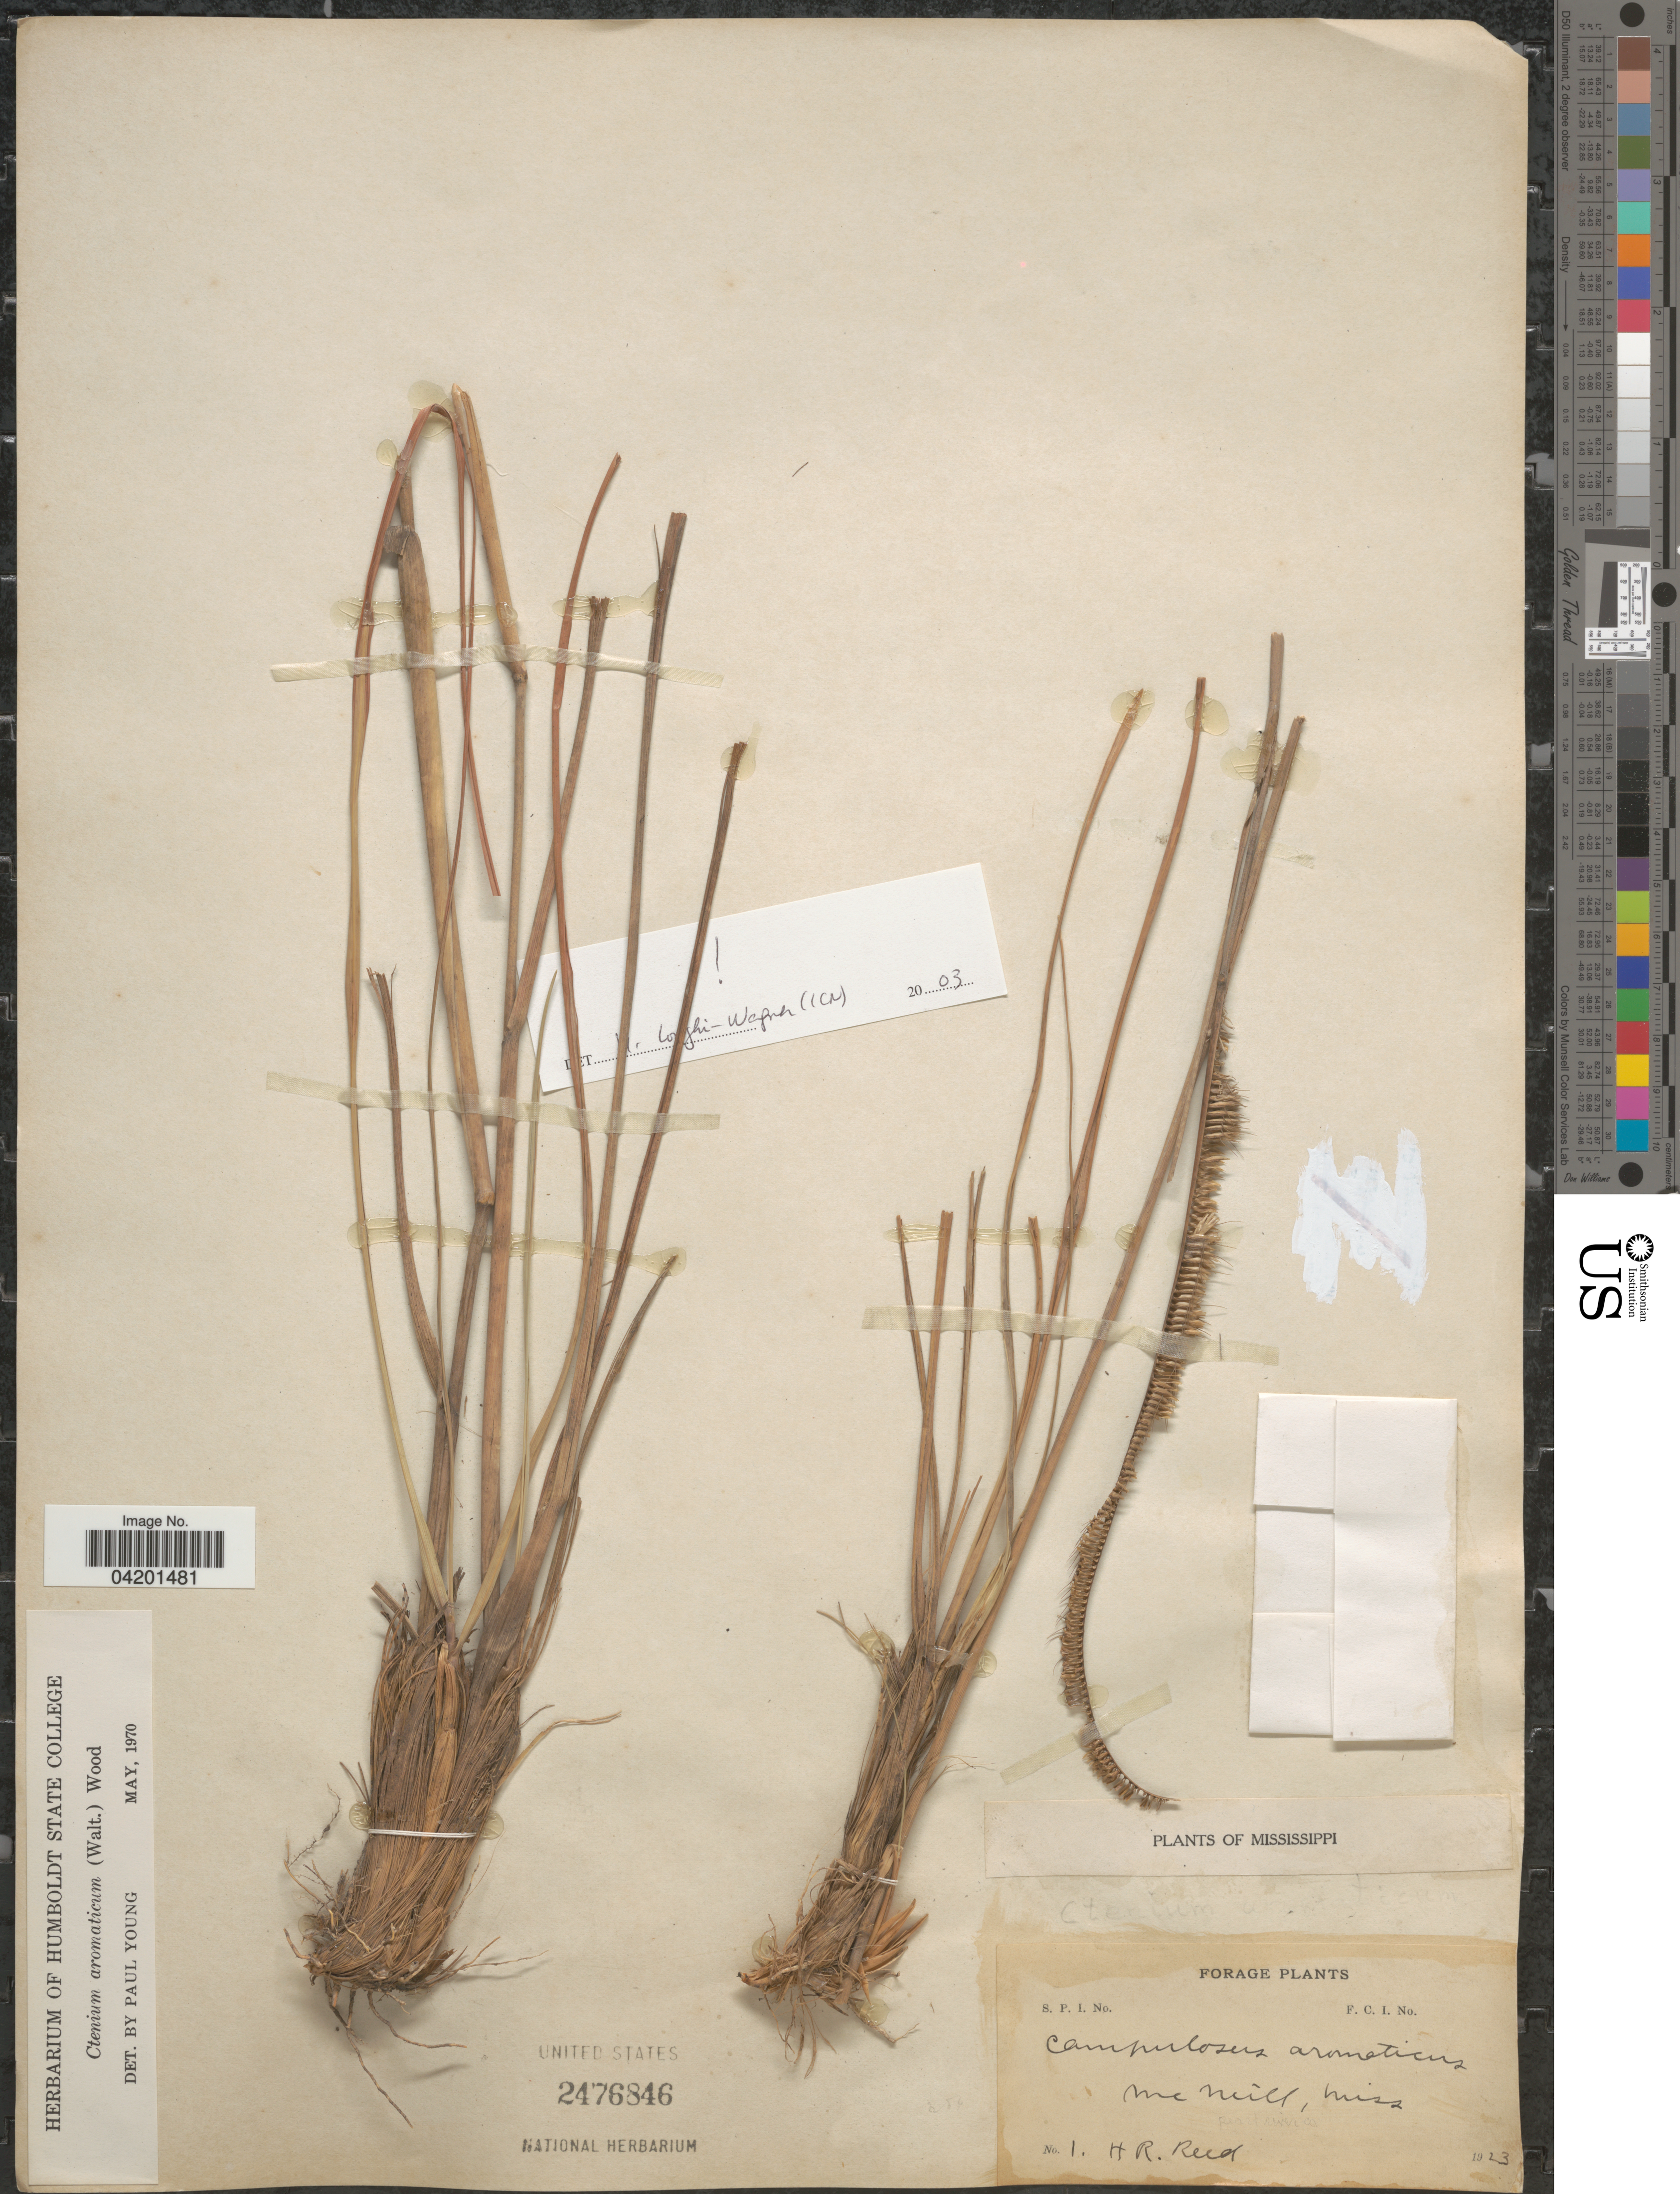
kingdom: Plantae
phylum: Tracheophyta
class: Liliopsida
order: Poales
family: Poaceae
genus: Ctenium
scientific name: Ctenium floridanum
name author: (Hitchc.) Hitchc.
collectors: H. Reed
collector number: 1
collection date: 1923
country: United States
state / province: Mississippi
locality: McNeill.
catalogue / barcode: US 2476846